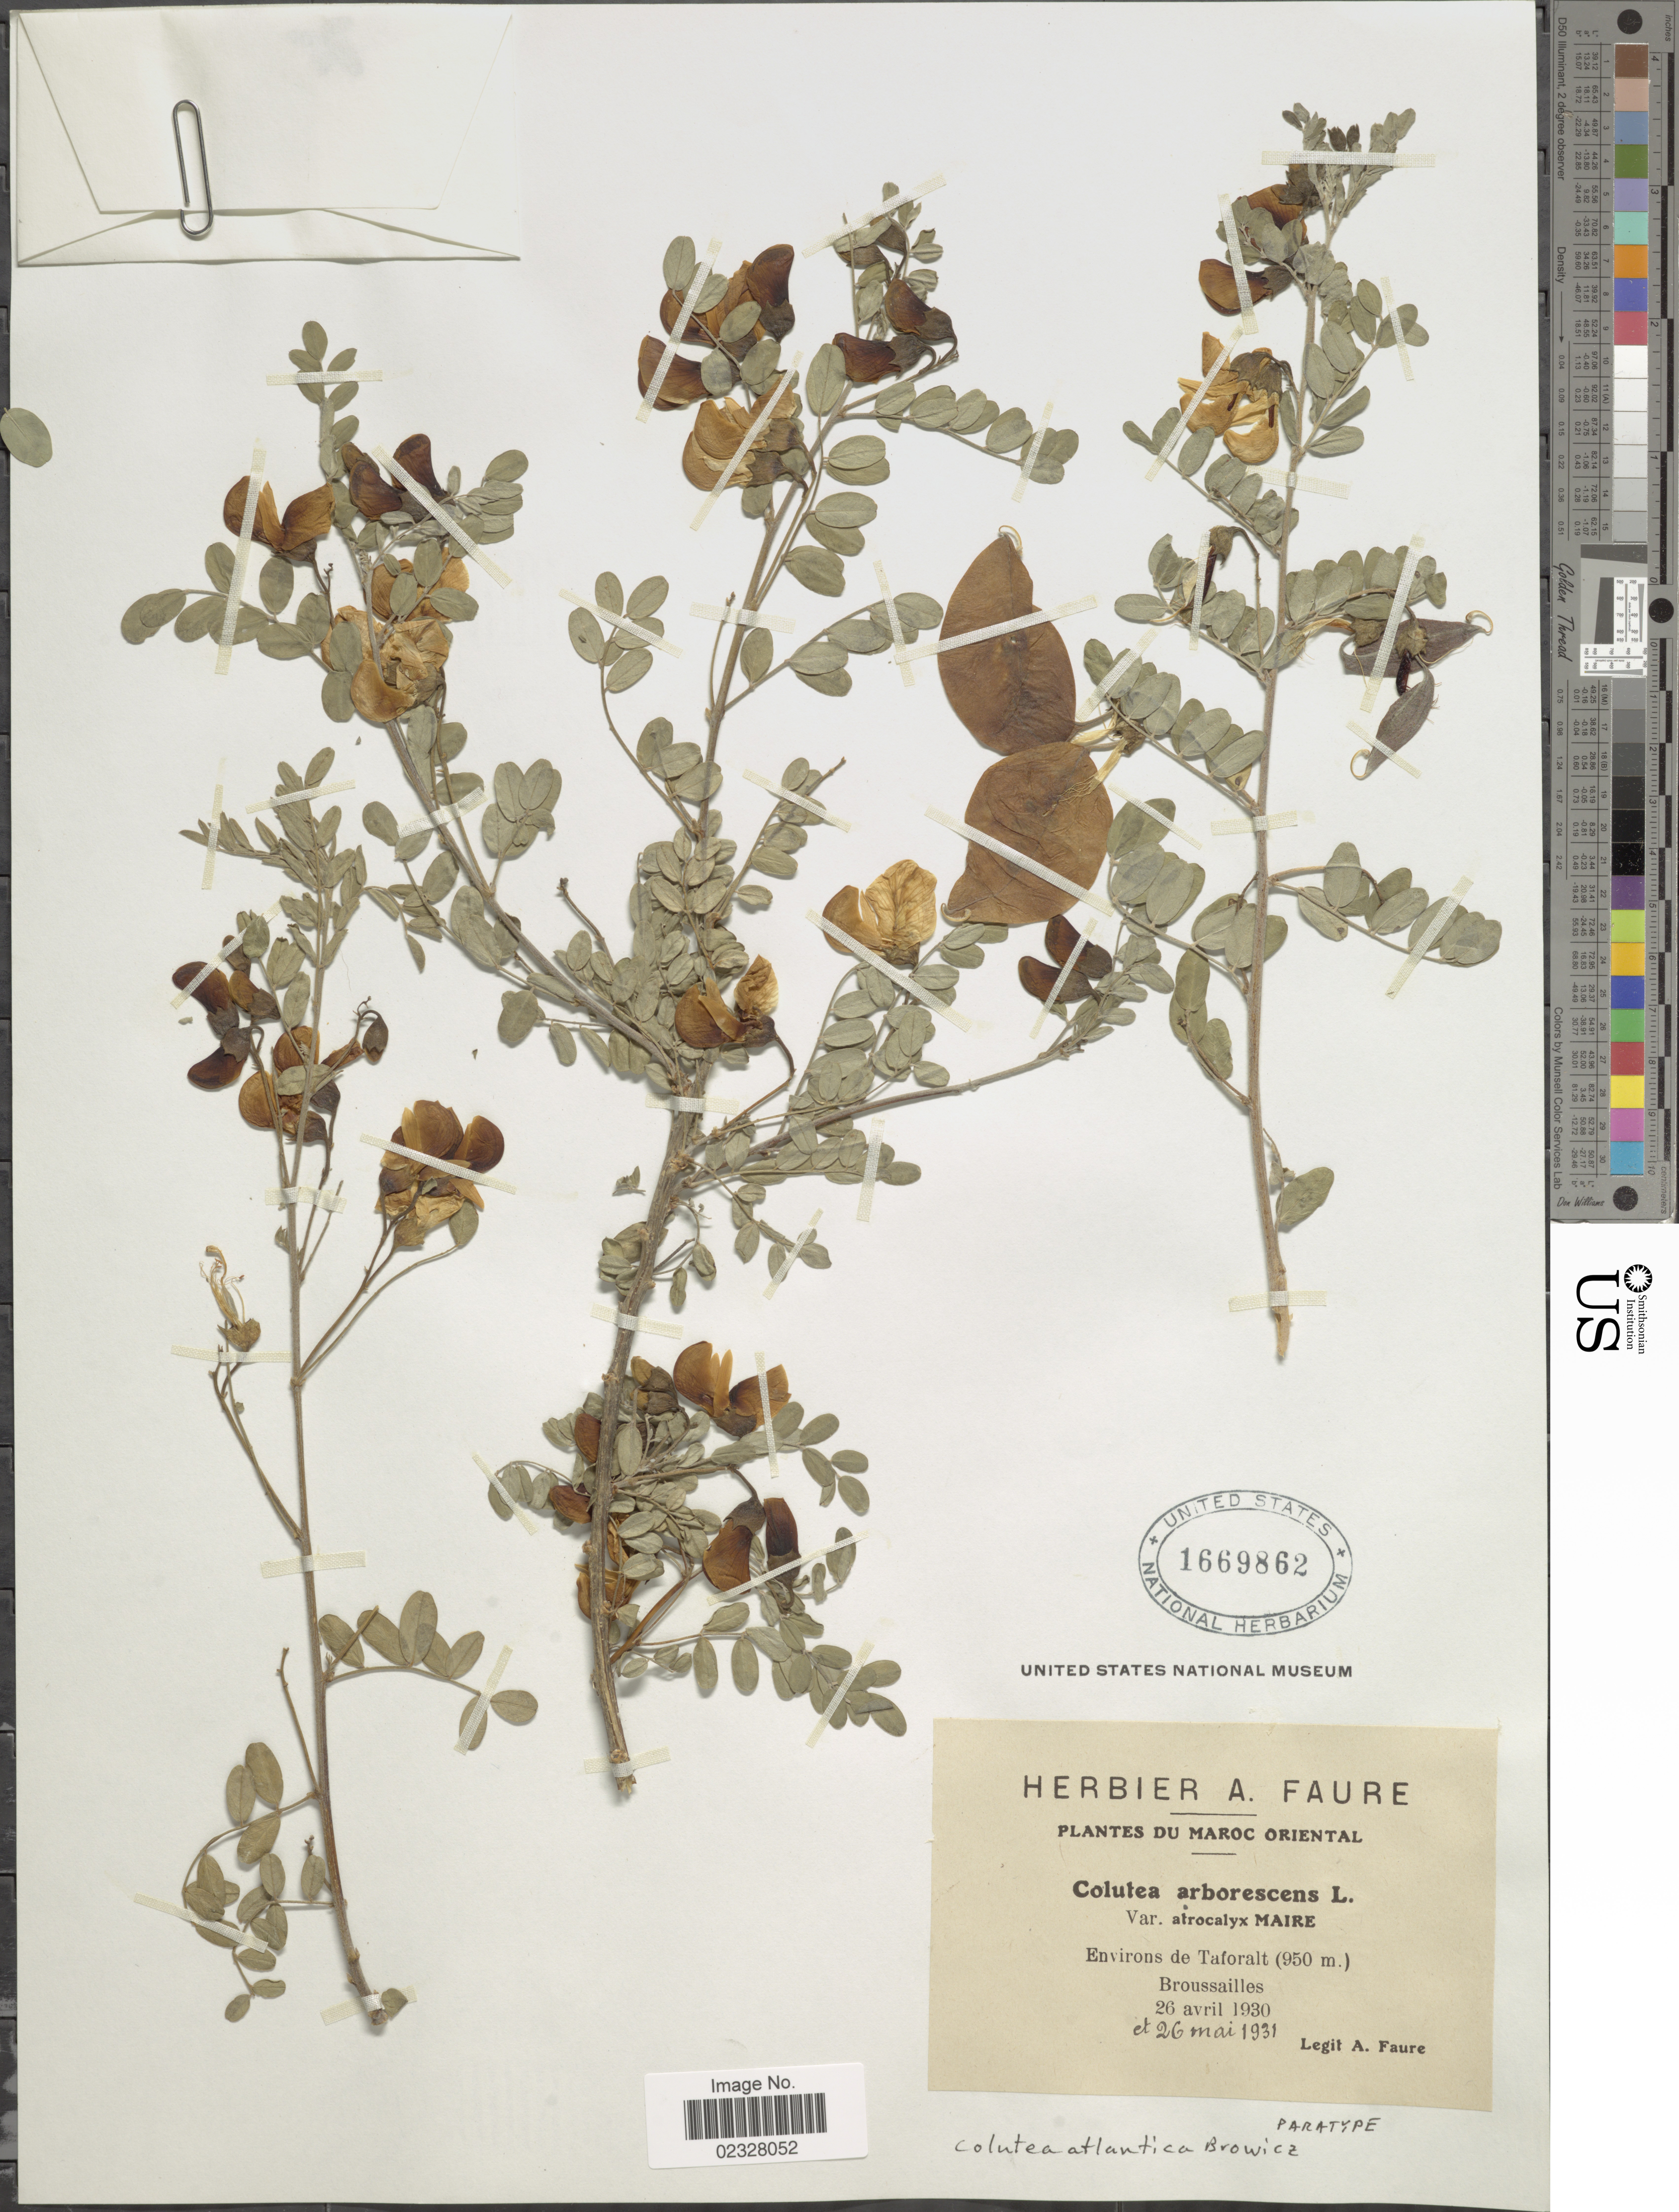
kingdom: Plantae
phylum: Tracheophyta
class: Magnoliopsida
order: Fabales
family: Fabaceae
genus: Colutea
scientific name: Colutea atlantica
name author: Browicz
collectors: A. Faure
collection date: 1930-04-26/1931-05-26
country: Morocco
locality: Du Maroc Oriental, Environs de Taforalt. Broussailles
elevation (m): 950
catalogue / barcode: US 1669862